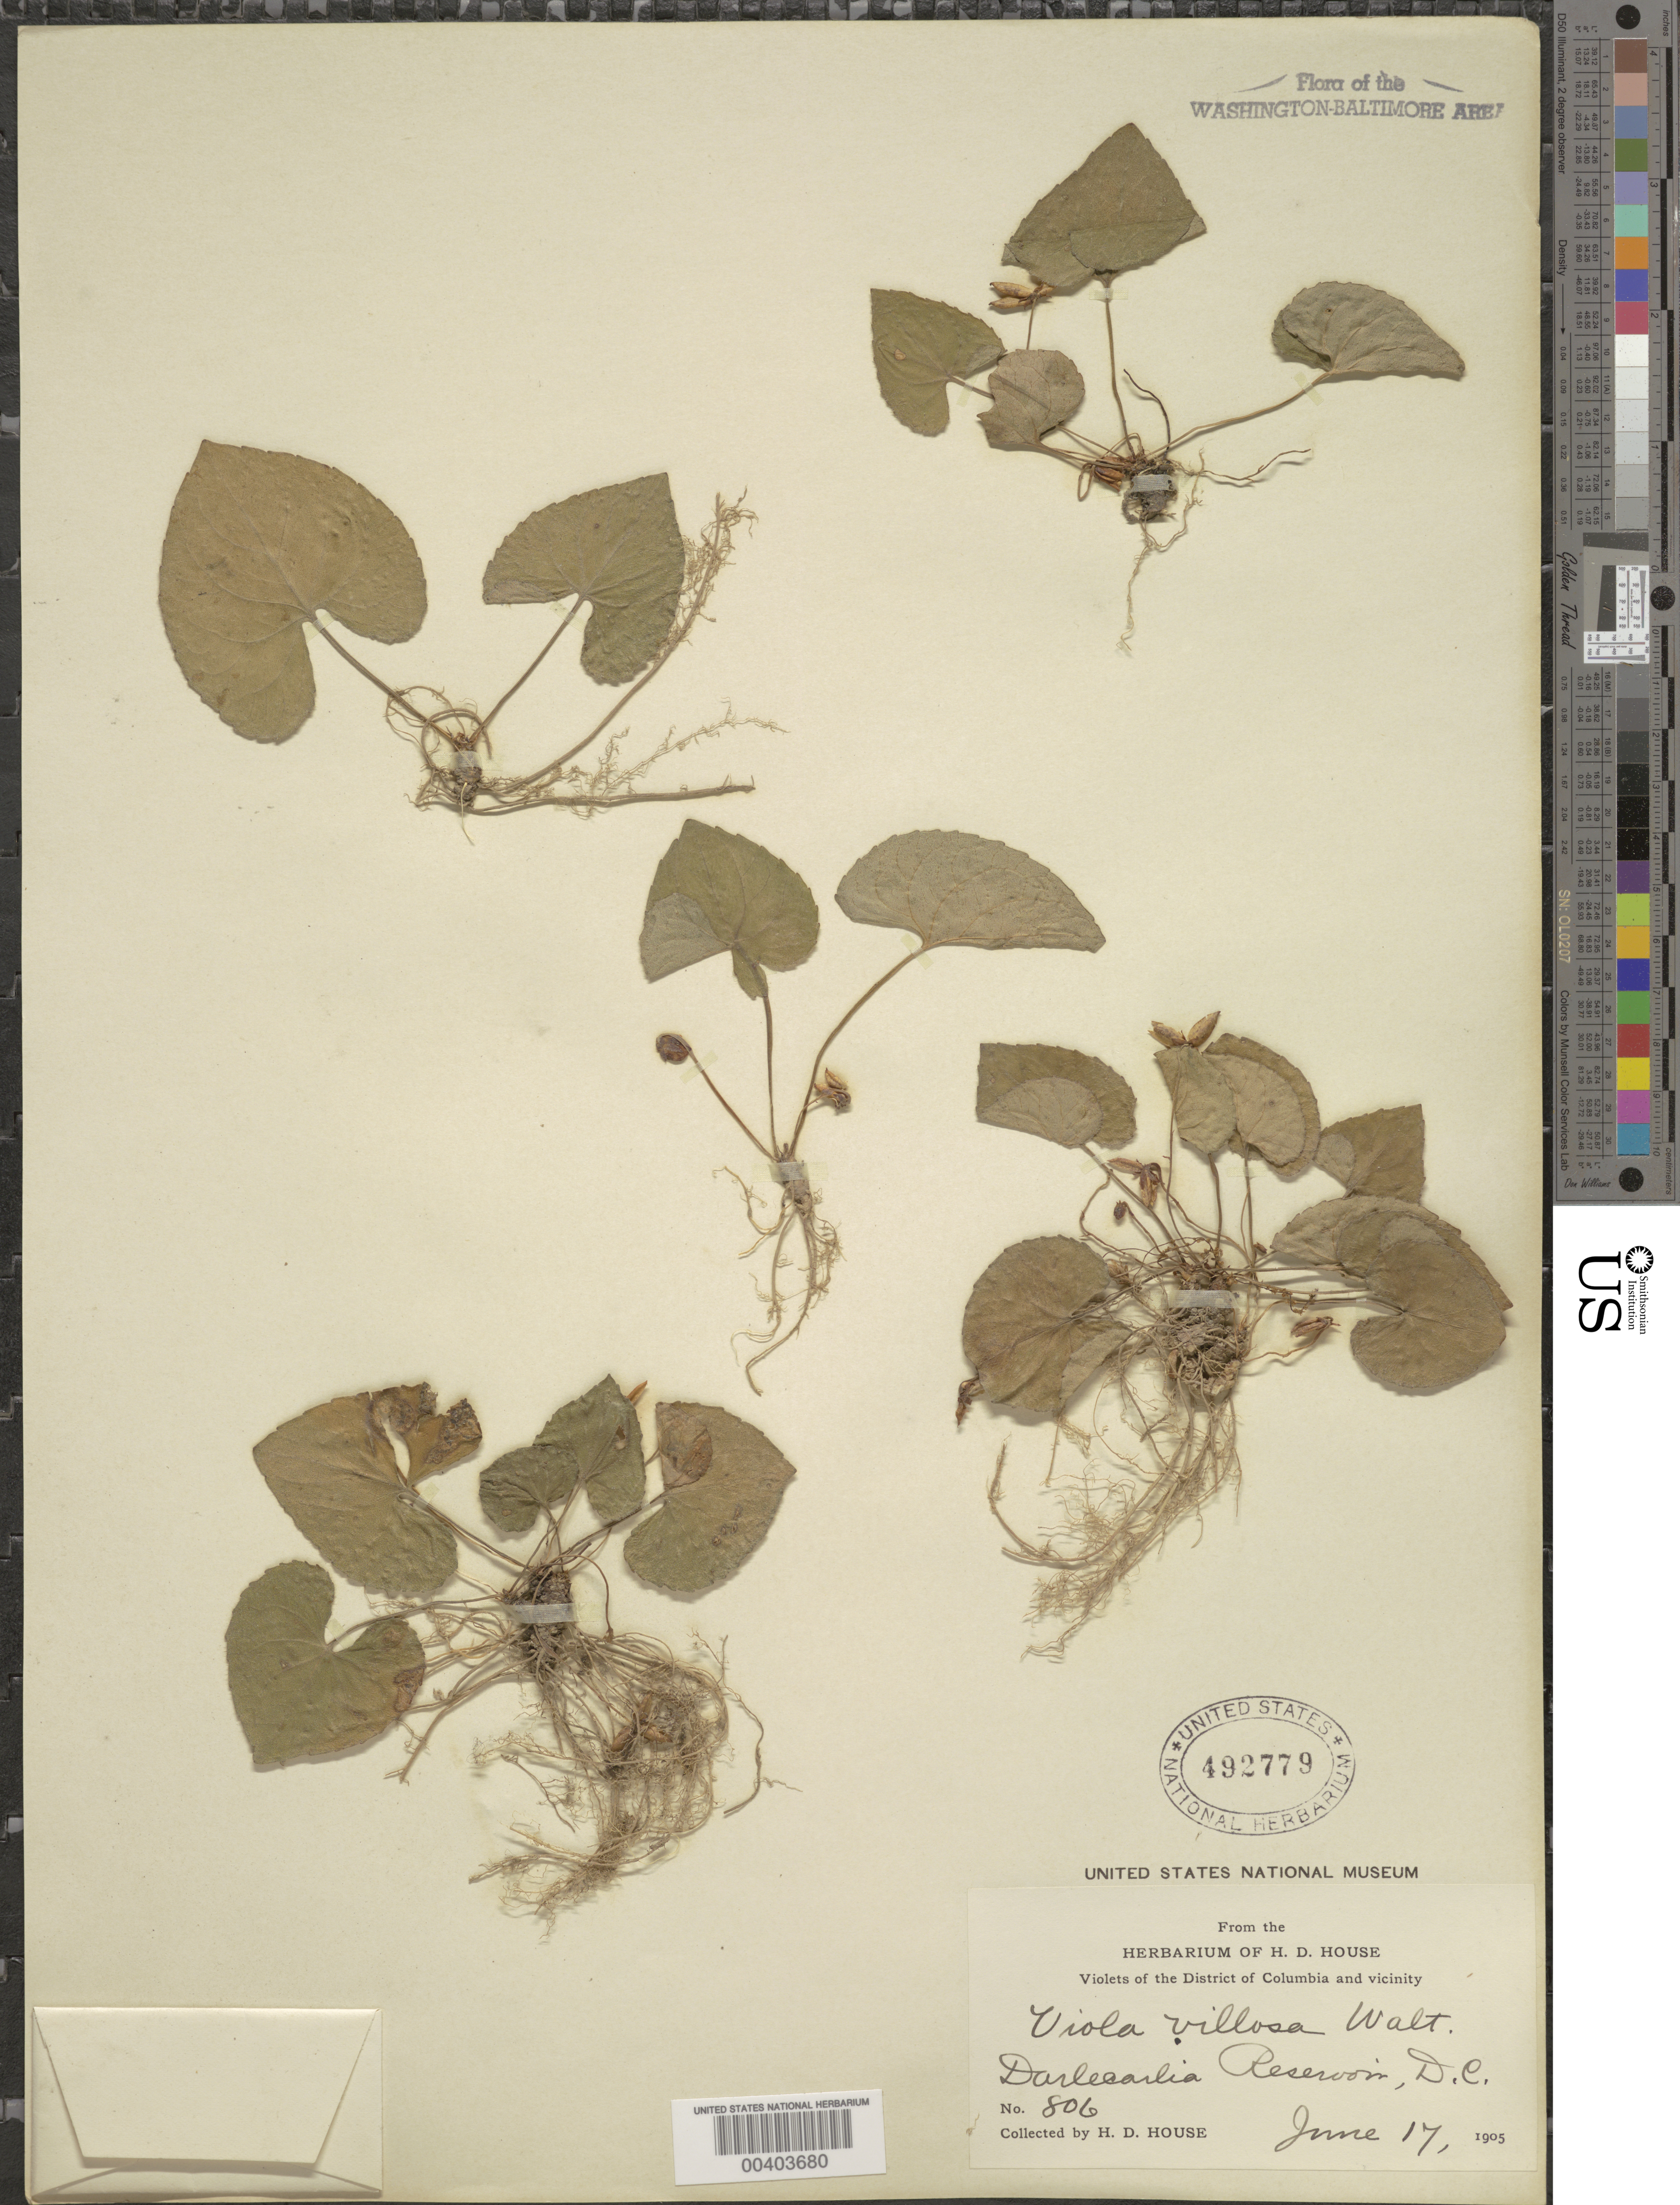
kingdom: Plantae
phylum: Tracheophyta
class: Magnoliopsida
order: Malpighiales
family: Violaceae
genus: Viola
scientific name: Viola hirsutula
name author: Brainerd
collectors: H. D. House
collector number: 806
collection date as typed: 17 Jun 1905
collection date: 1905-06-17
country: United States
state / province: District of Columbia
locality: Dalecarlia Reservoir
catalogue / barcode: US 492779